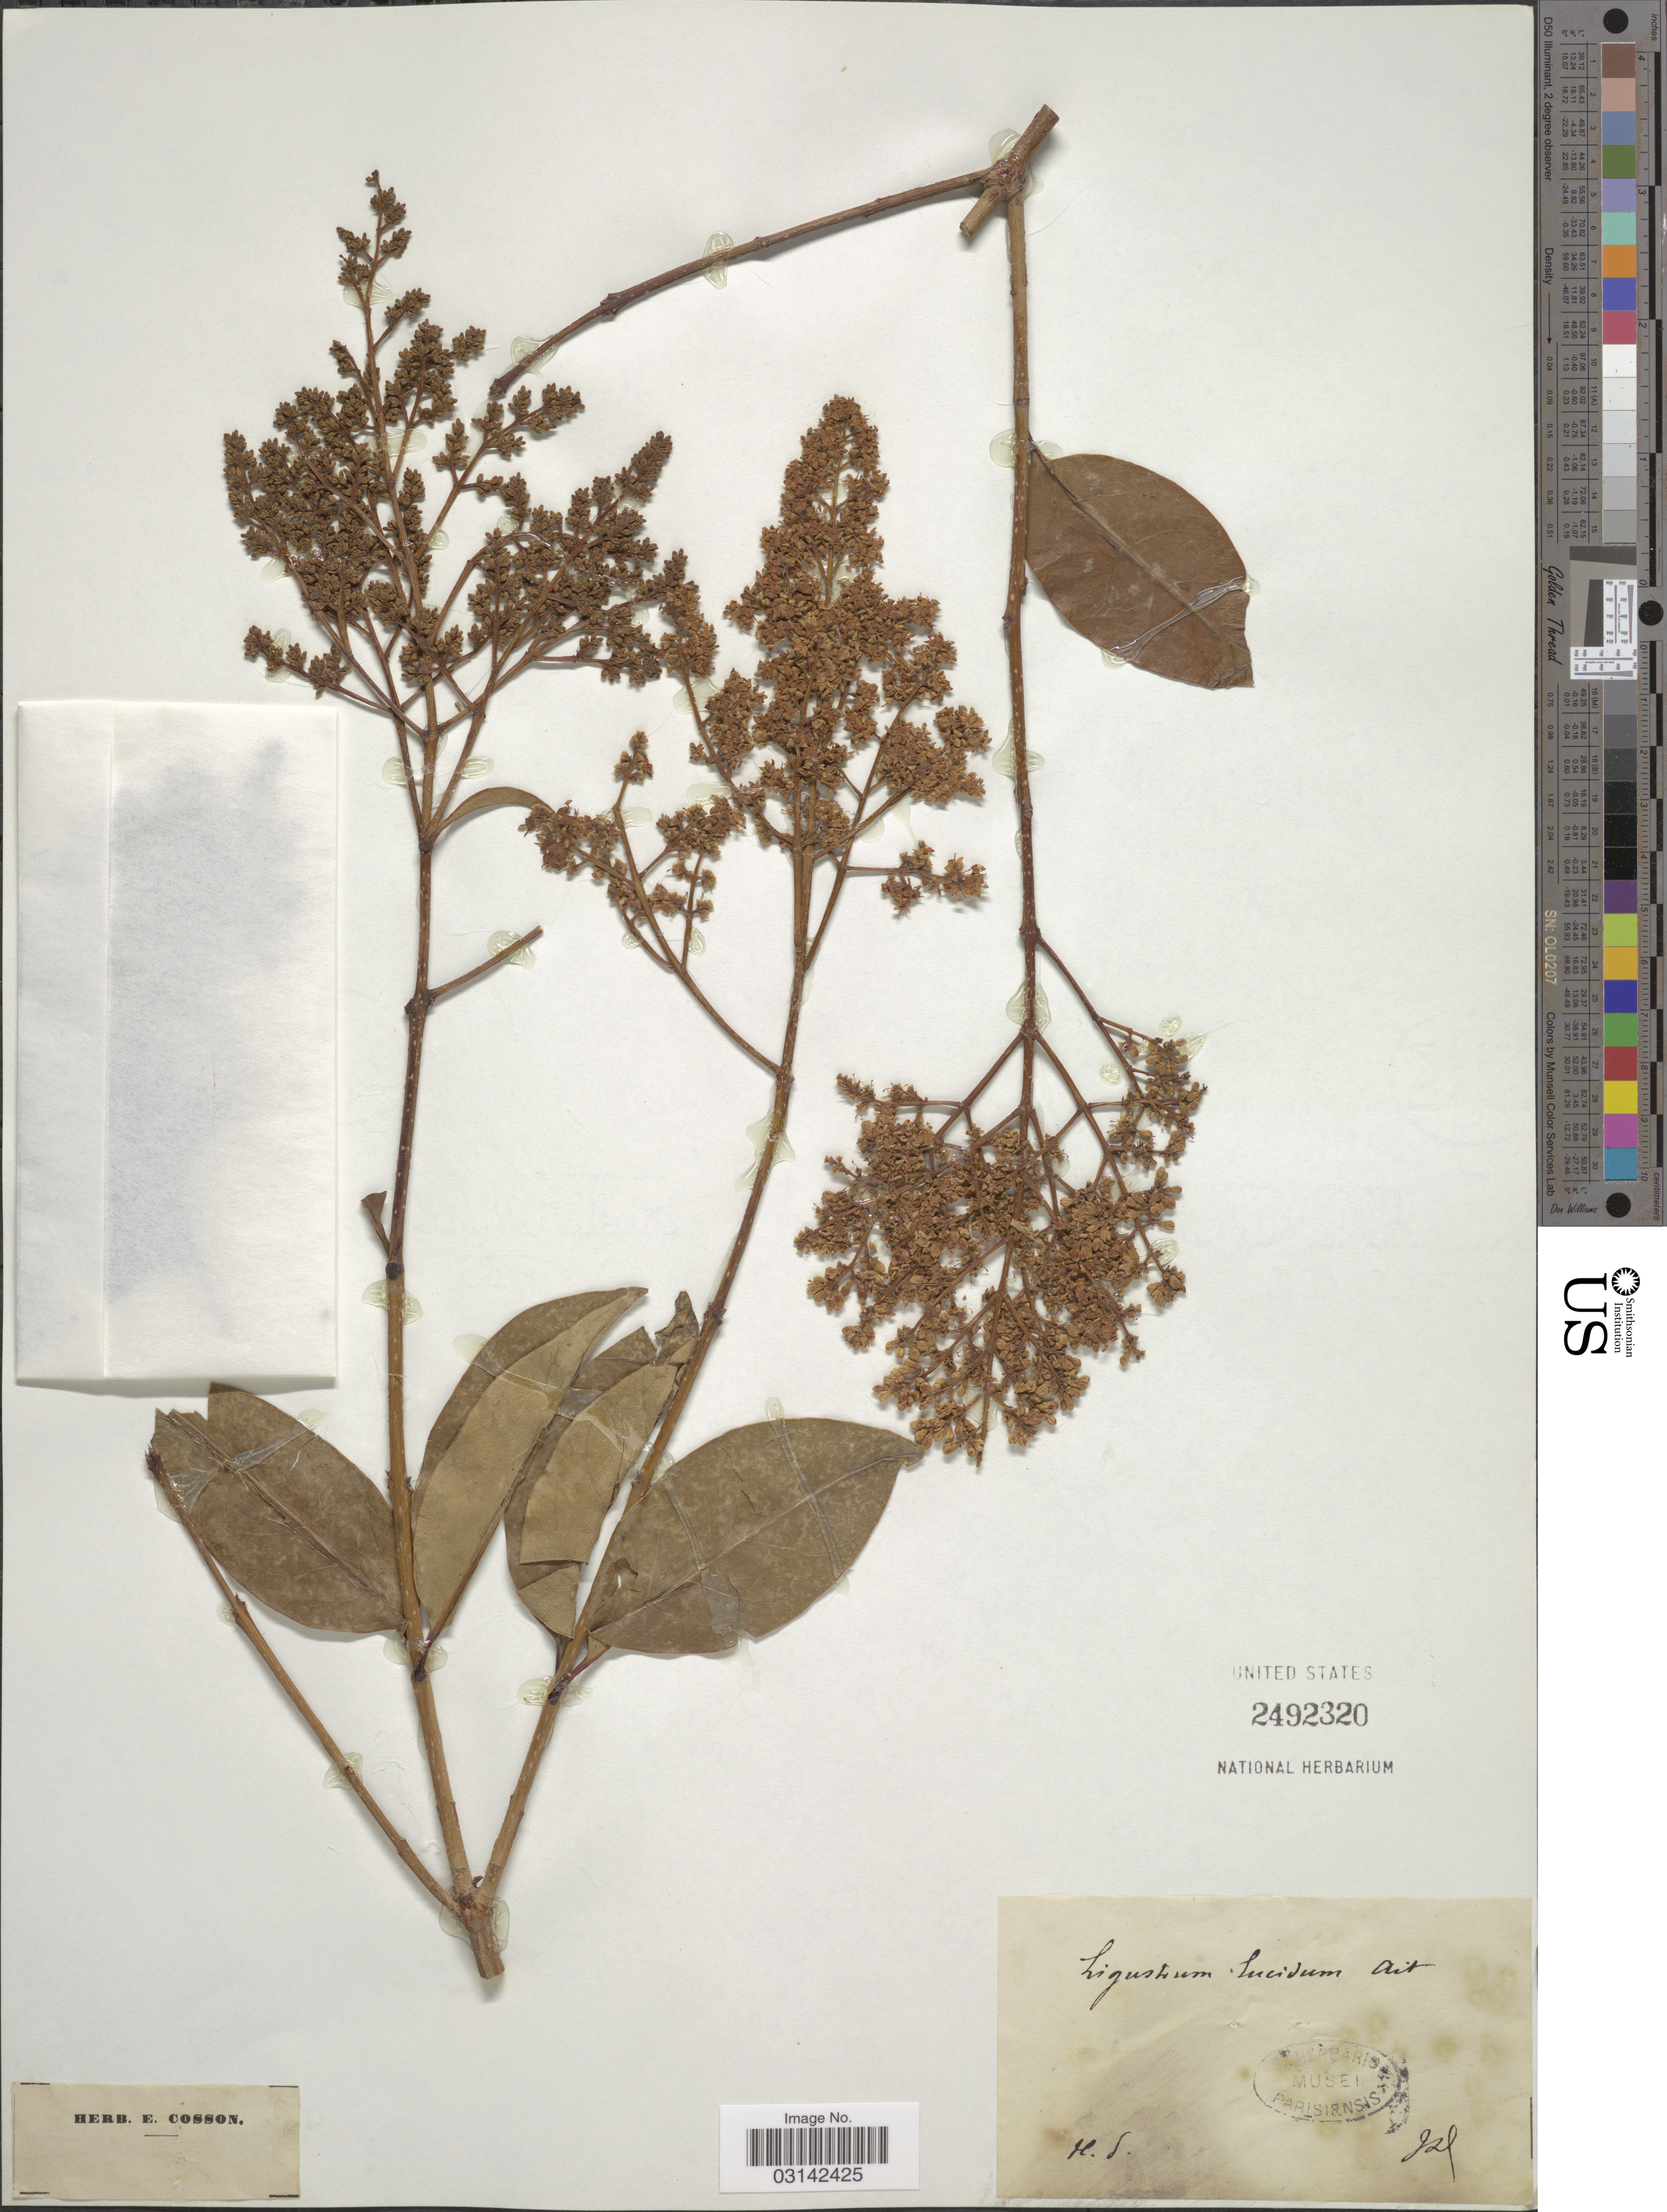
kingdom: Plantae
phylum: Tracheophyta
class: Magnoliopsida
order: Lamiales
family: Oleaceae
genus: Ligustrum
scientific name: Ligustrum lucidum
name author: W.T. Aiton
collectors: ex herb. E. Cosson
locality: H.S. [interpreted] [unsure placement].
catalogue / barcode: US 2492320